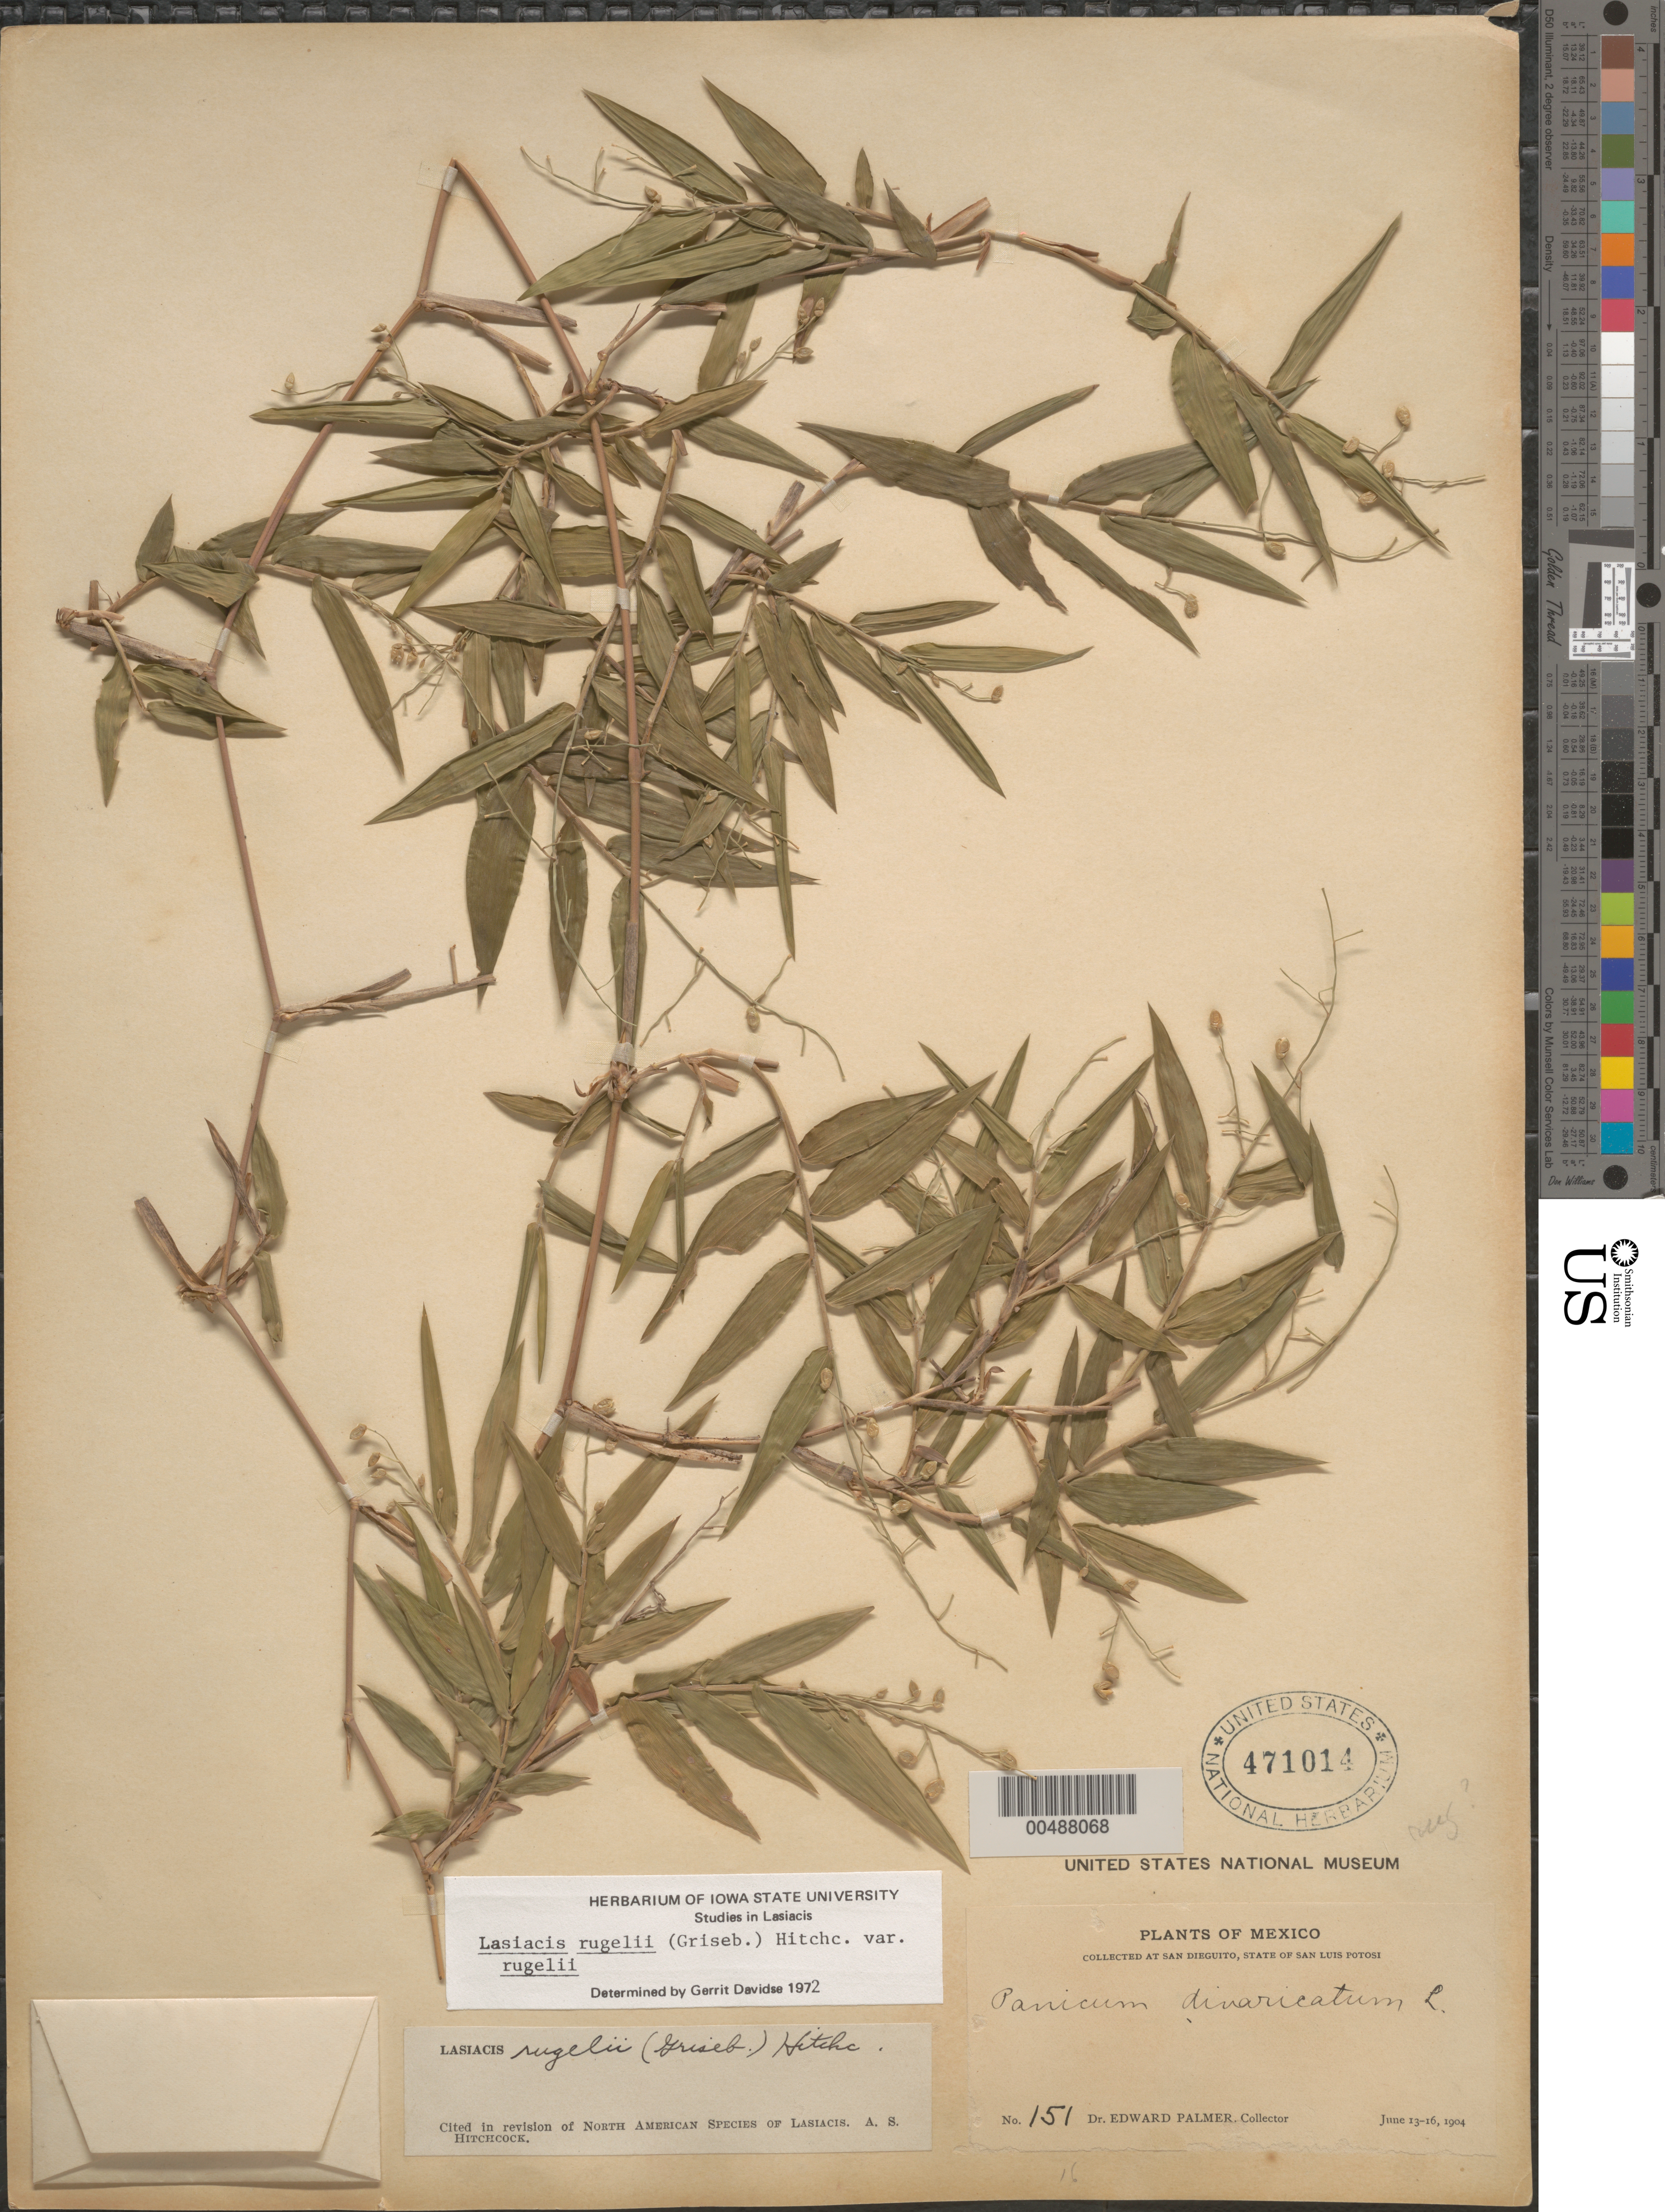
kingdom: Plantae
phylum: Tracheophyta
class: Liliopsida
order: Poales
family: Poaceae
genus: Lasiacis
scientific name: Lasiacis rugelii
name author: (Griseb.) Hitchc.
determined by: Davidse, Gerrit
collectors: E. Palmer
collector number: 151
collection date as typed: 13 Jun 1904 to 16 Jun 1904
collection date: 1904-06-13/1904-06-16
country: Mexico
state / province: San Luis Potosi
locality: At San Dieguito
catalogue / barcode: US 471014